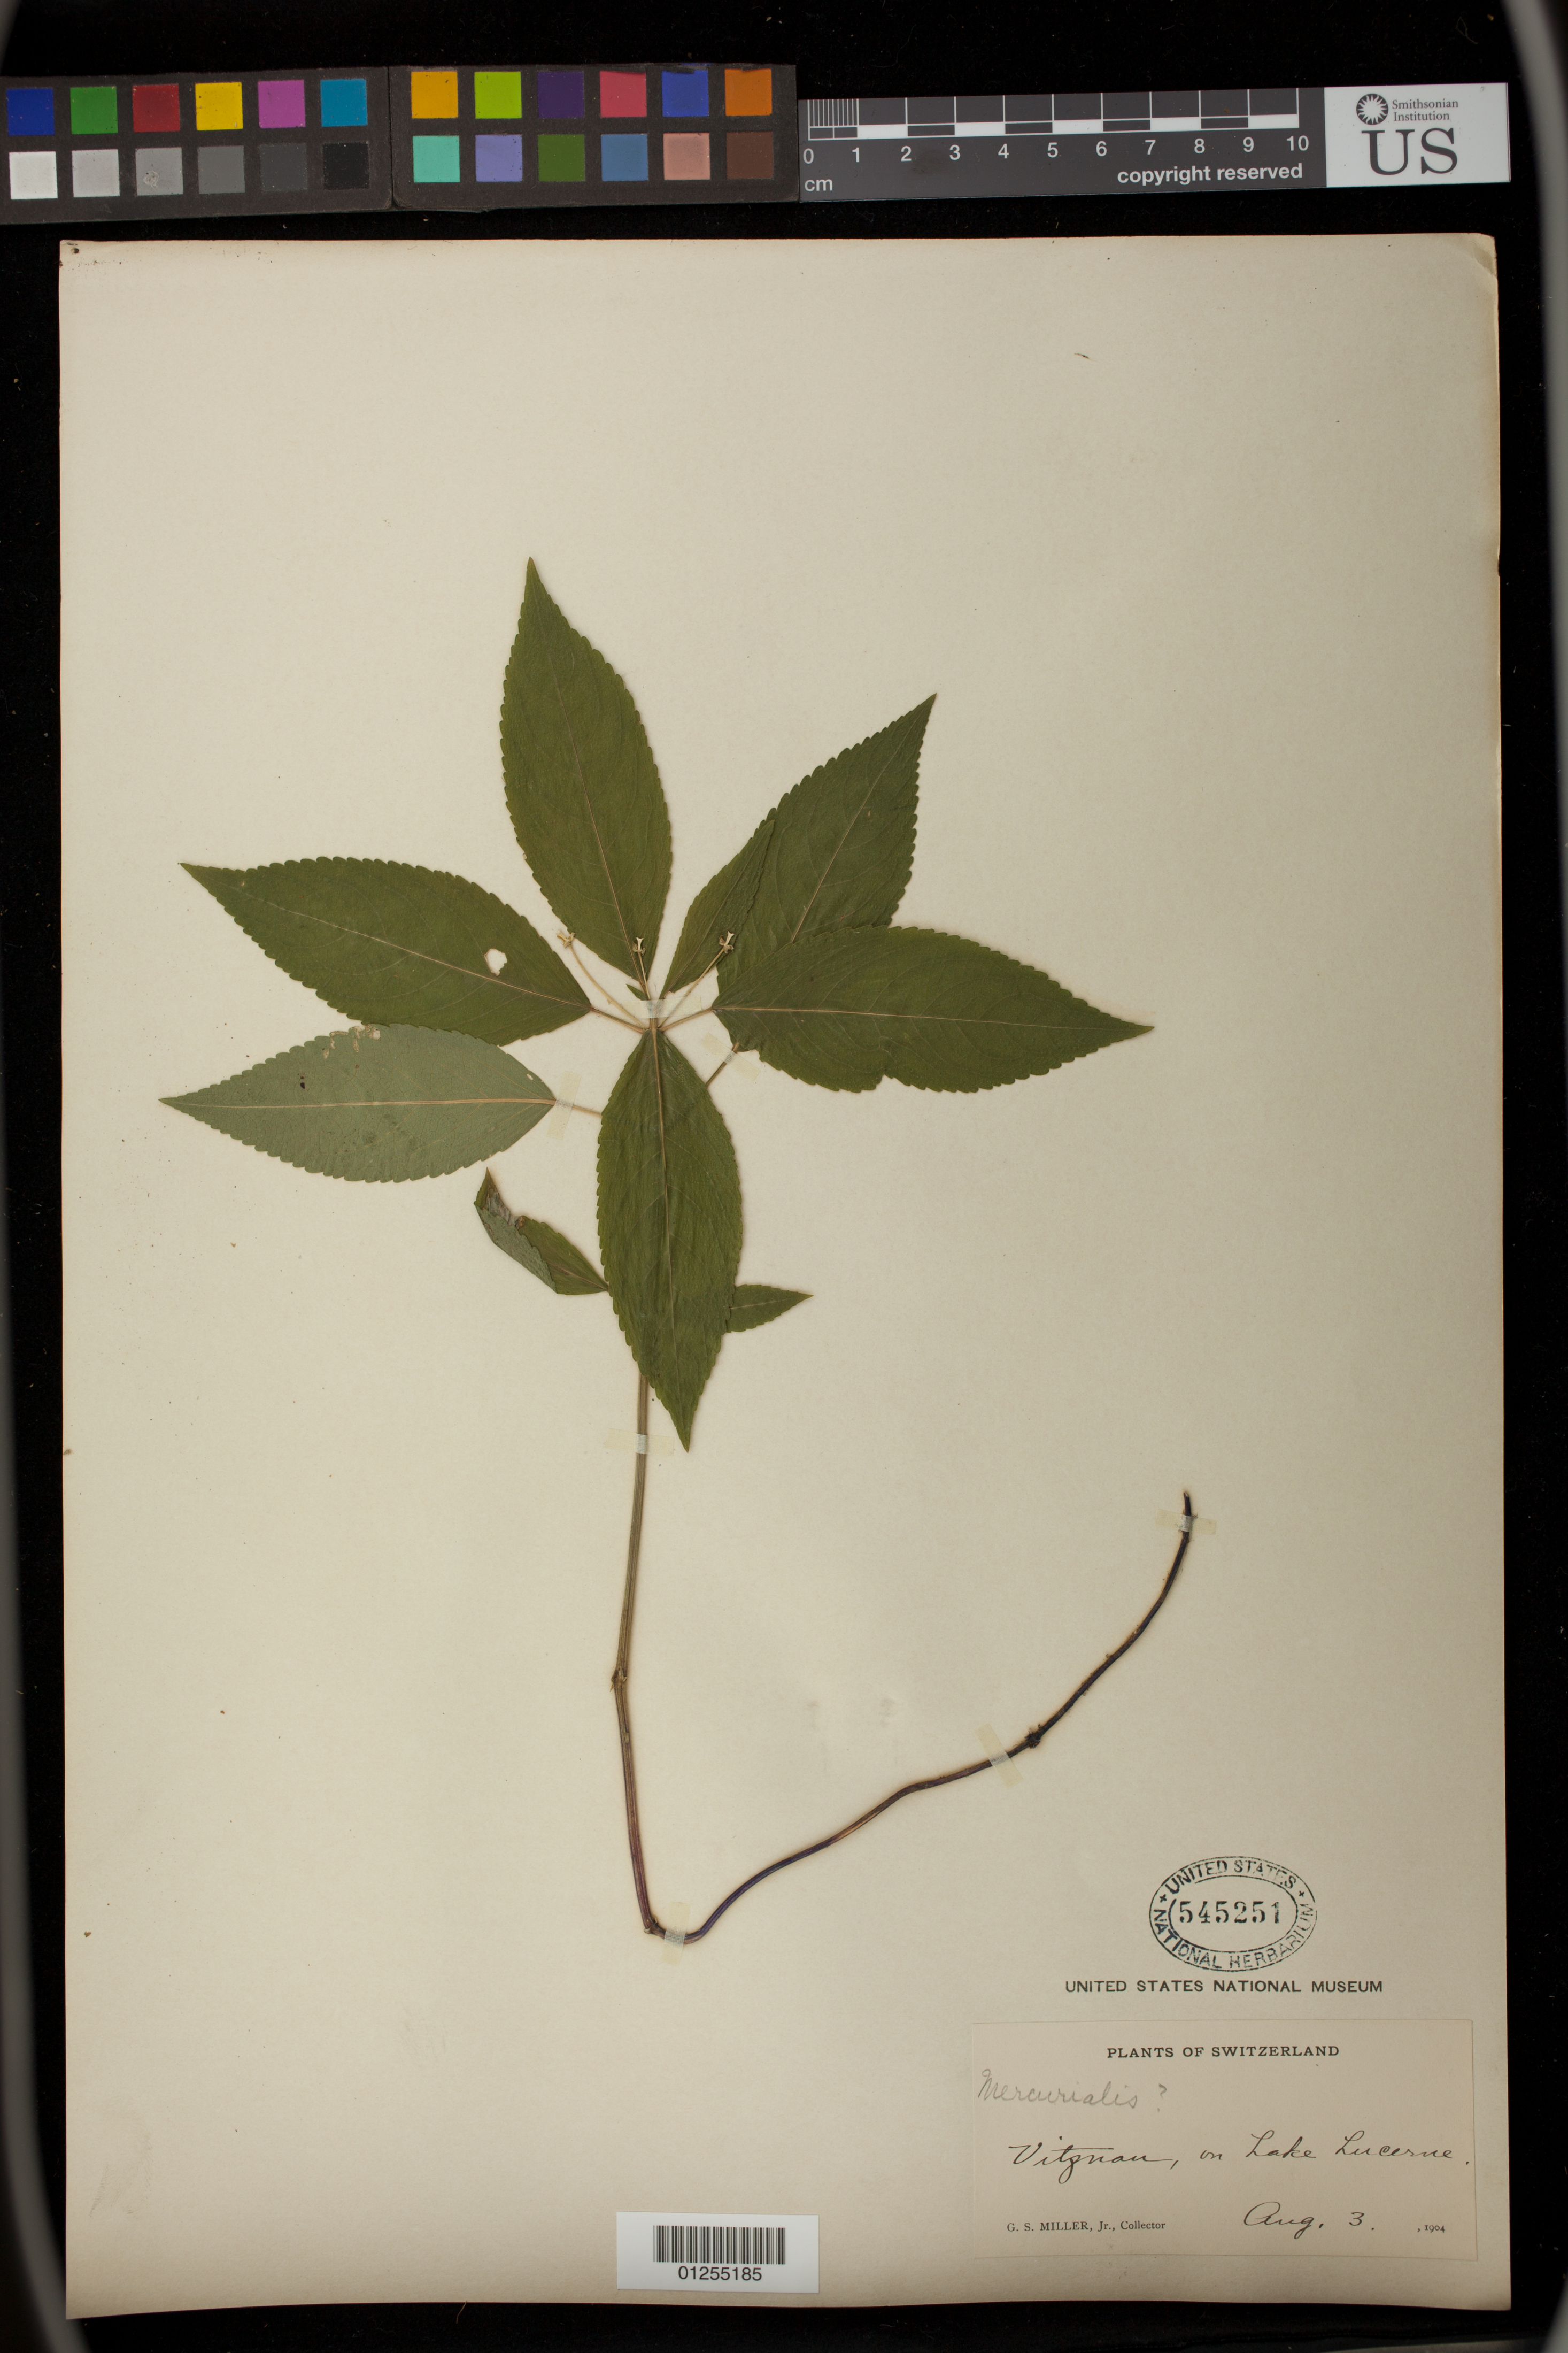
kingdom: Plantae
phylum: Tracheophyta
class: Magnoliopsida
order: Malpighiales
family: Euphorbiaceae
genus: Mercurialis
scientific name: Mercurialis sp.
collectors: G. S. Miller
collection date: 1904-08-03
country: Switzerland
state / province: Lucerne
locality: Lake Lucerne, Vitznau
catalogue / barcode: US 545251